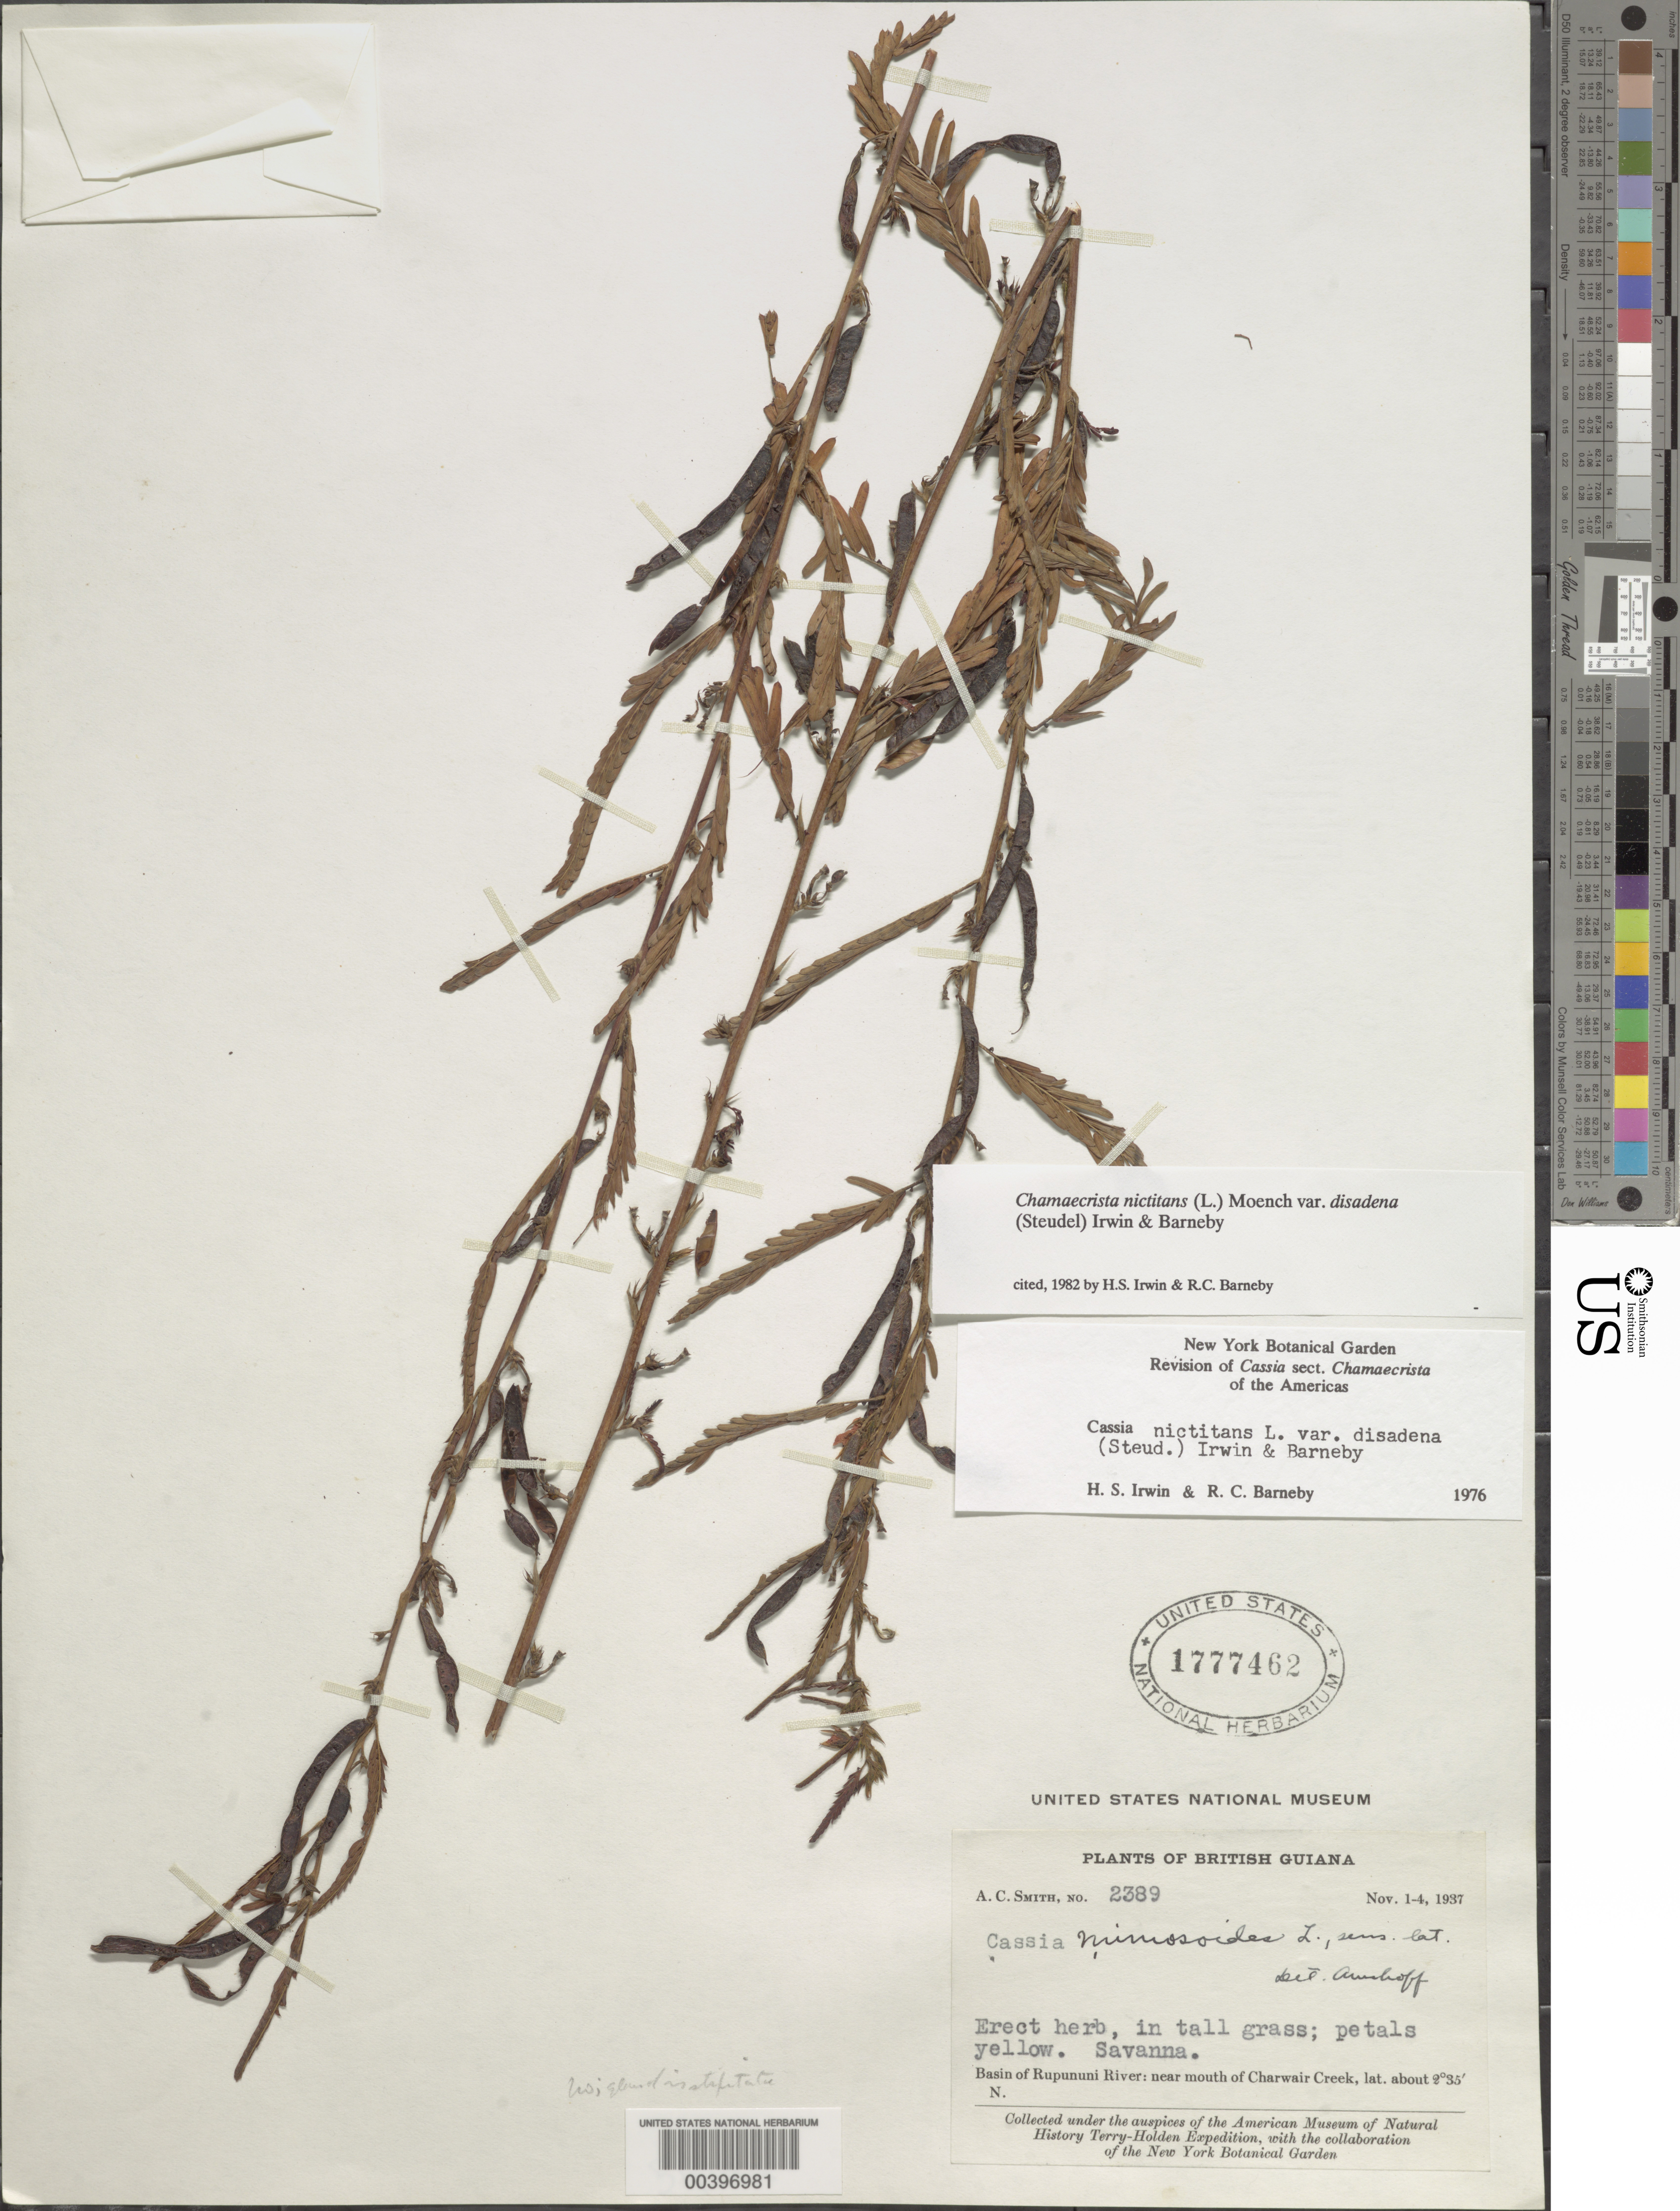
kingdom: Plantae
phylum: Tracheophyta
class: Magnoliopsida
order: Fabales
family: Fabaceae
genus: Chamaecrista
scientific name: Chamaecrista nictitans var. disadena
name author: (Steud.) H.S. Irwin & Barneby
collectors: A. C. Smith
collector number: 2389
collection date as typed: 01 Nov 1937 to 04 Nov 1937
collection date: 1937-11-01/1937-11-04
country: Guyana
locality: Basin of rupununi river; near mouth of charwair creek (lat/long recorded as: lat=02:35:0:n long=:::)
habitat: Savannah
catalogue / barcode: US 1777462